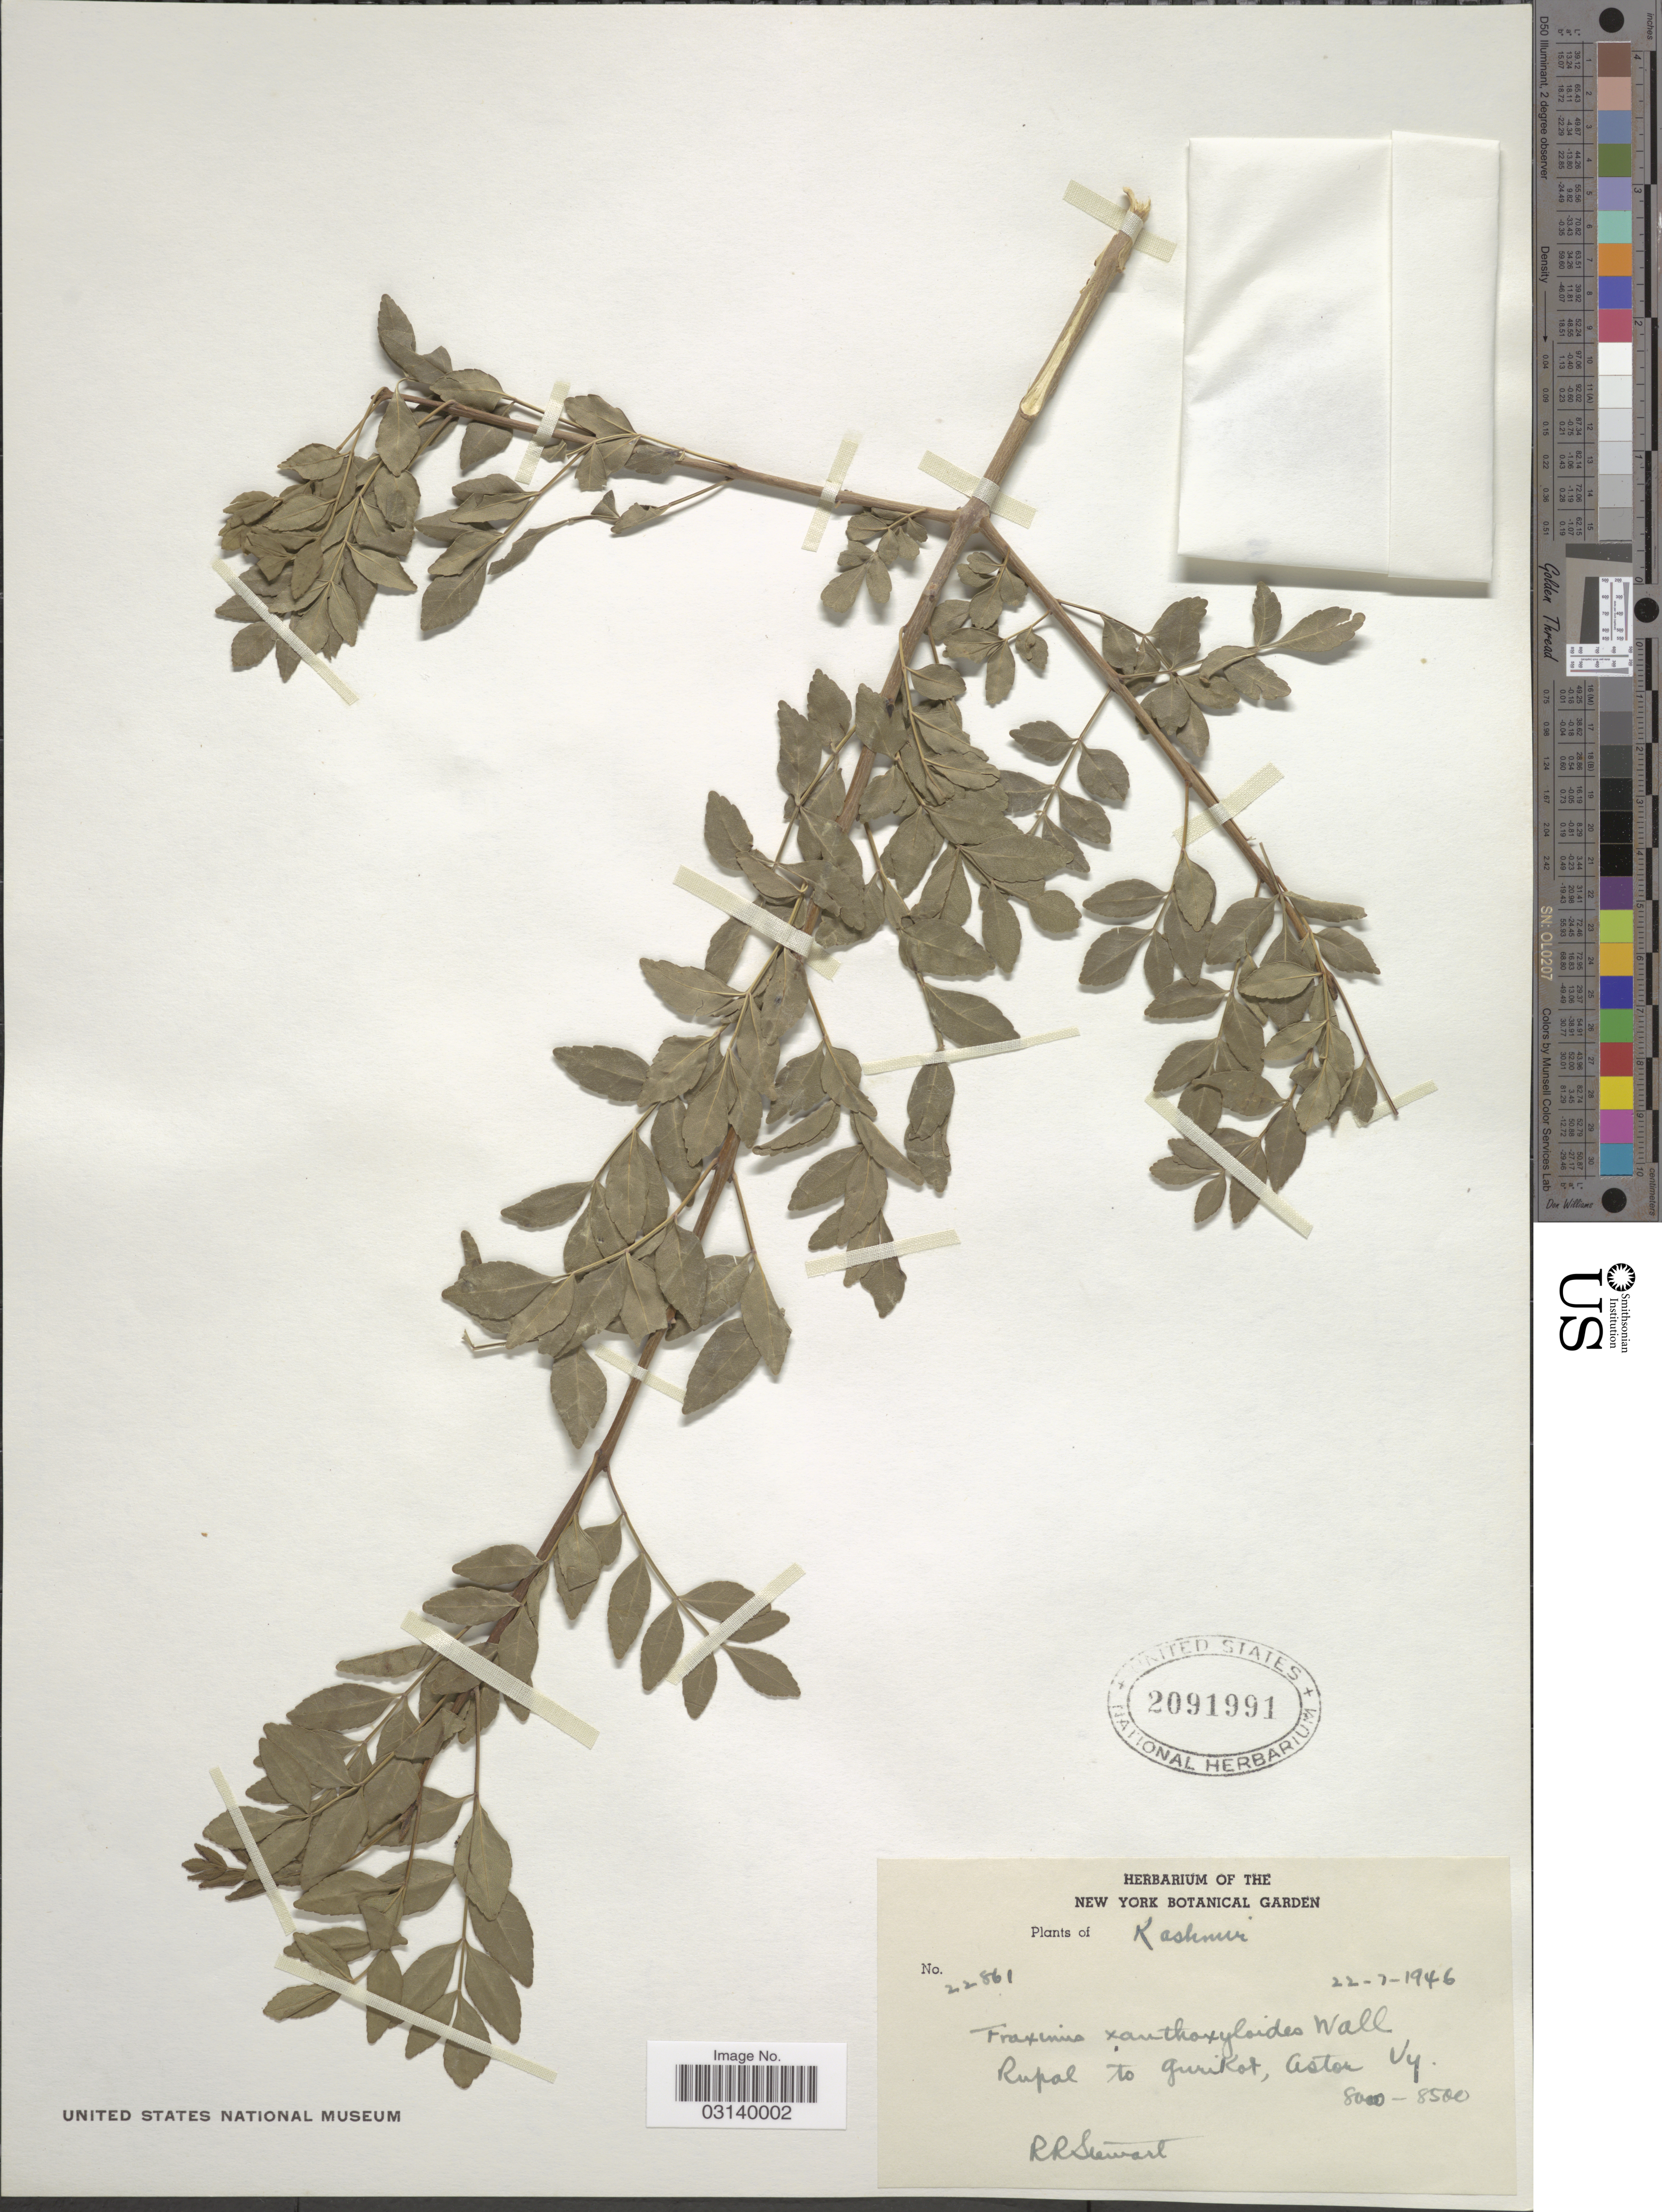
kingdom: Plantae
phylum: Tracheophyta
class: Magnoliopsida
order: Lamiales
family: Oleaceae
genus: Fraxinus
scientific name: Fraxinus xanthoxyloides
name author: (G. Don) Wall. ex A. DC.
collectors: R. Stewart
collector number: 22861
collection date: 1946-07-22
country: Pakistan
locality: Kashmir. Rupal to Gurikot, Astor Vy.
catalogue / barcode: US 2091991